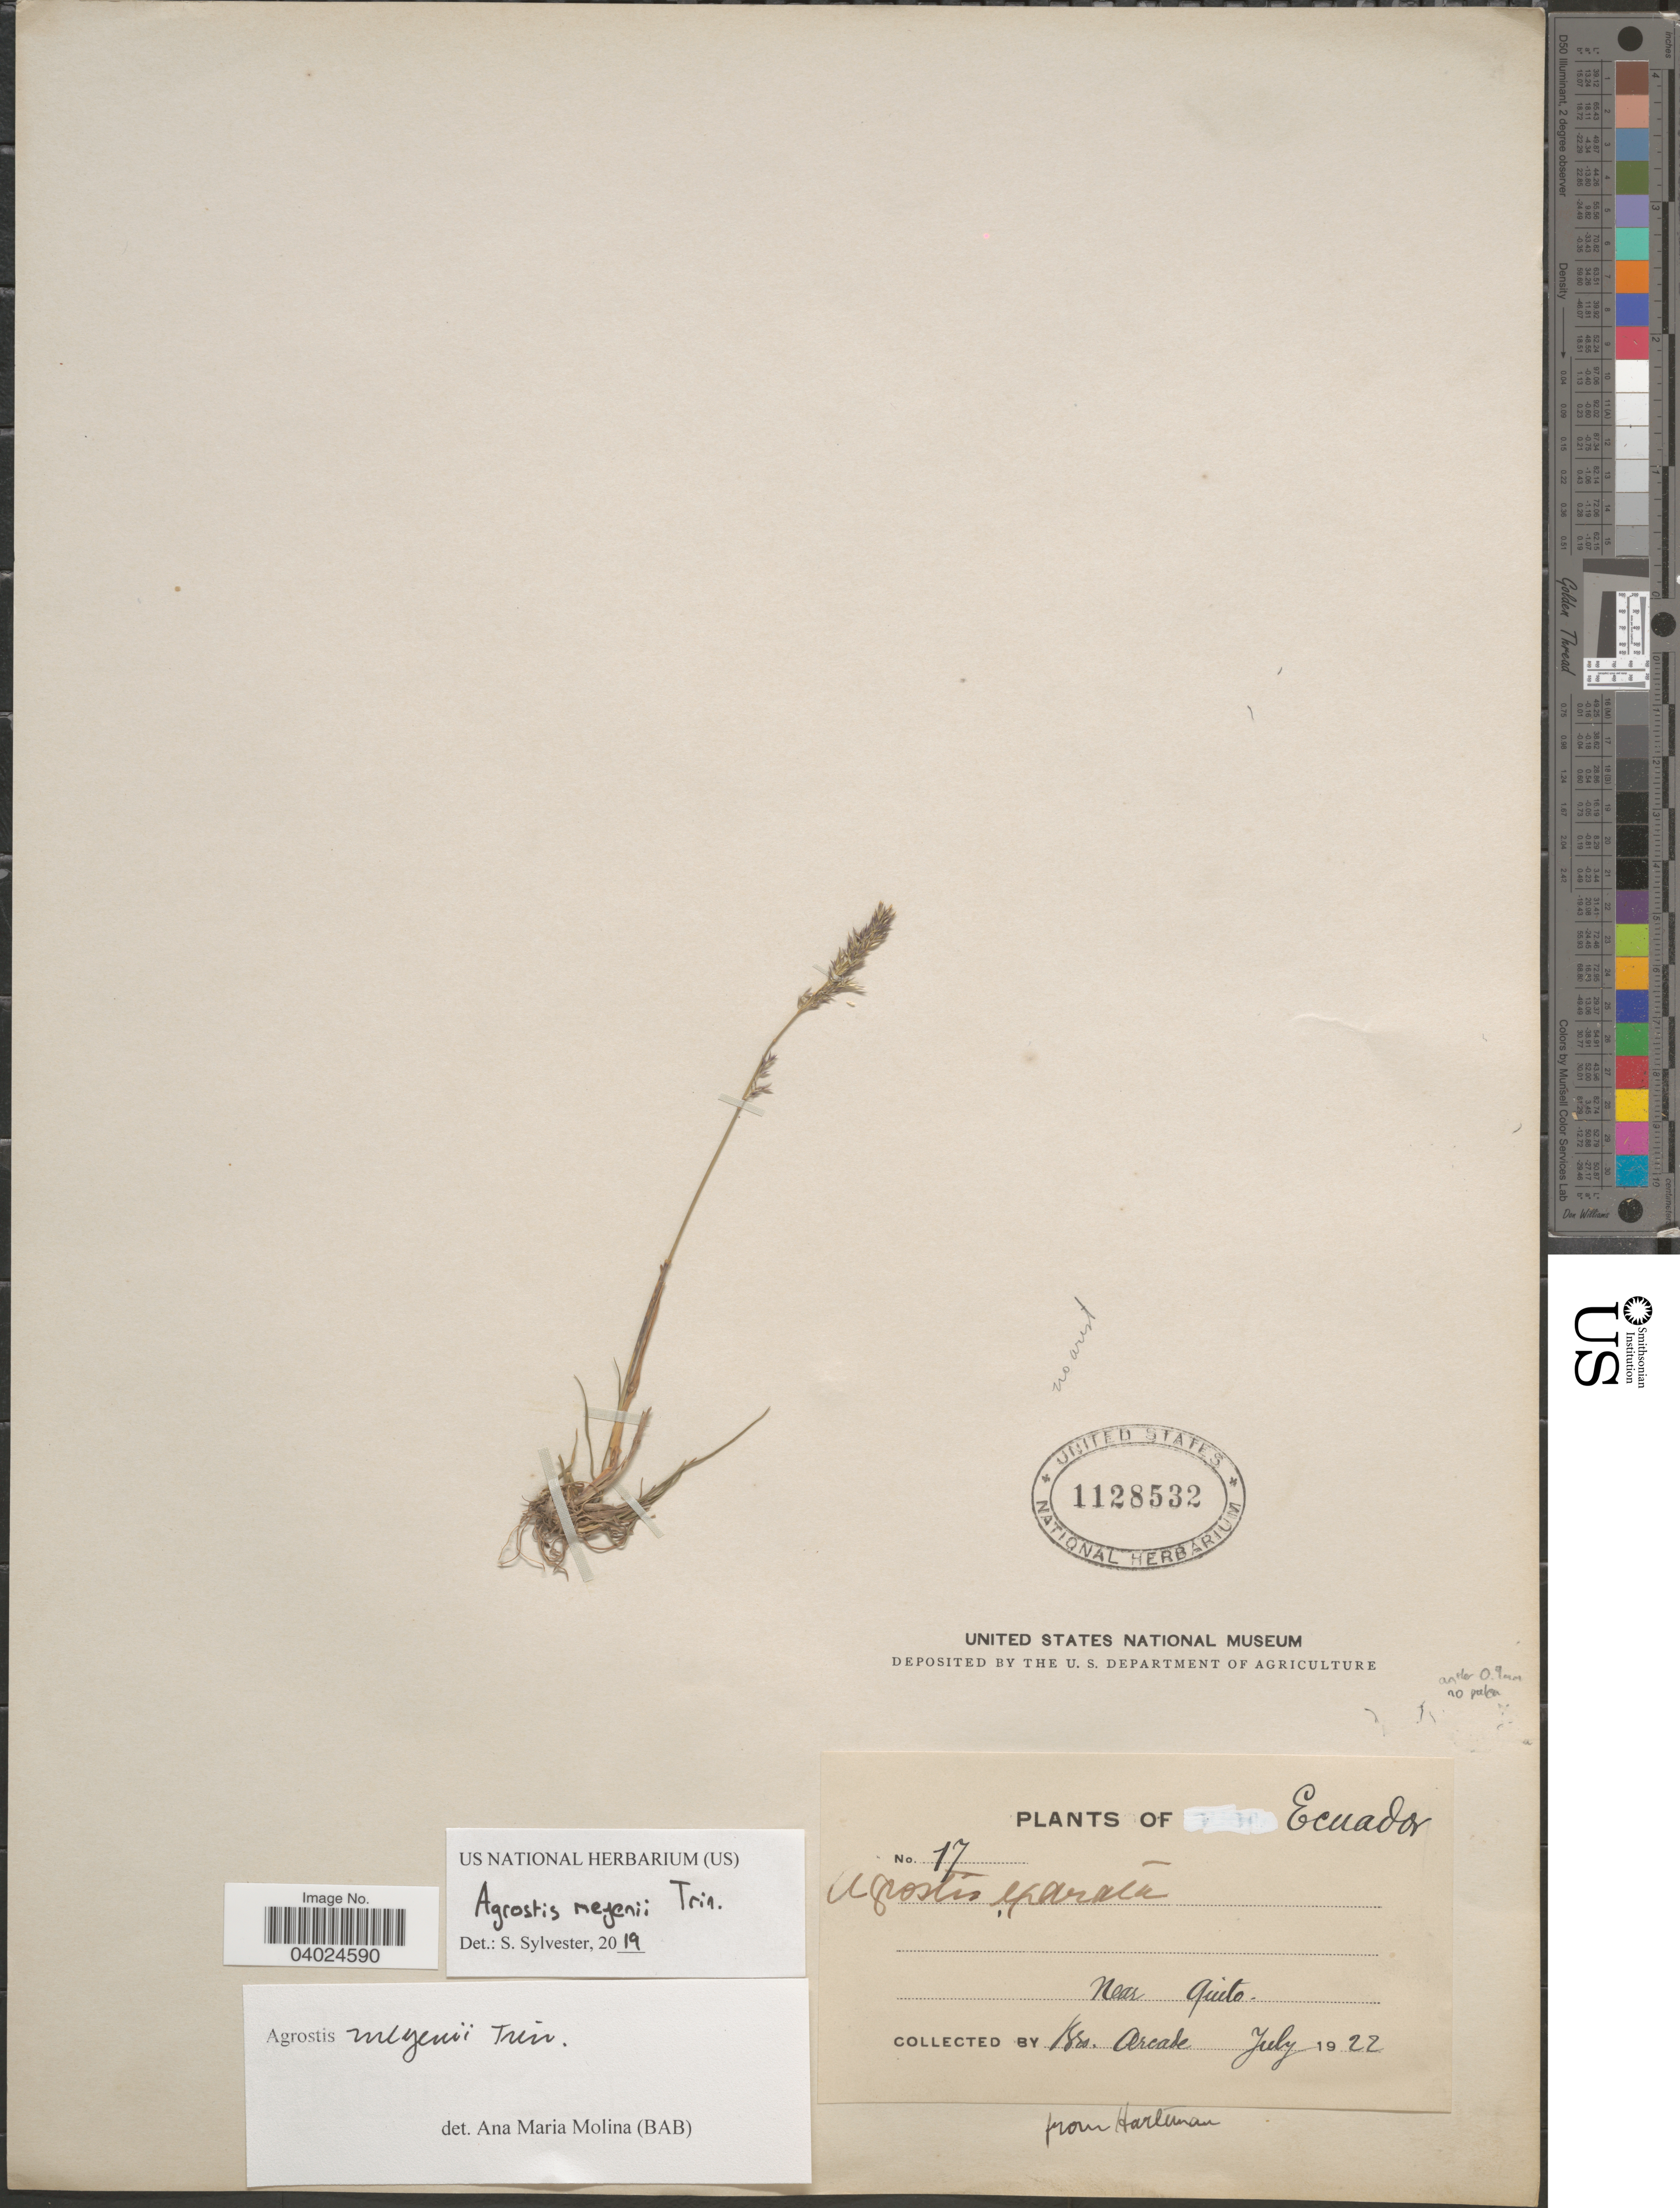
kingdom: Plantae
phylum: Tracheophyta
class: Liliopsida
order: Poales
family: Poaceae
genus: Agrostis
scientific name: Agrostis meyenii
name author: Trin.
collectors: Arcade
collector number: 17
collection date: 1922-07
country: Ecuador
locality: Near Quito.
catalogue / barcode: US 1128532